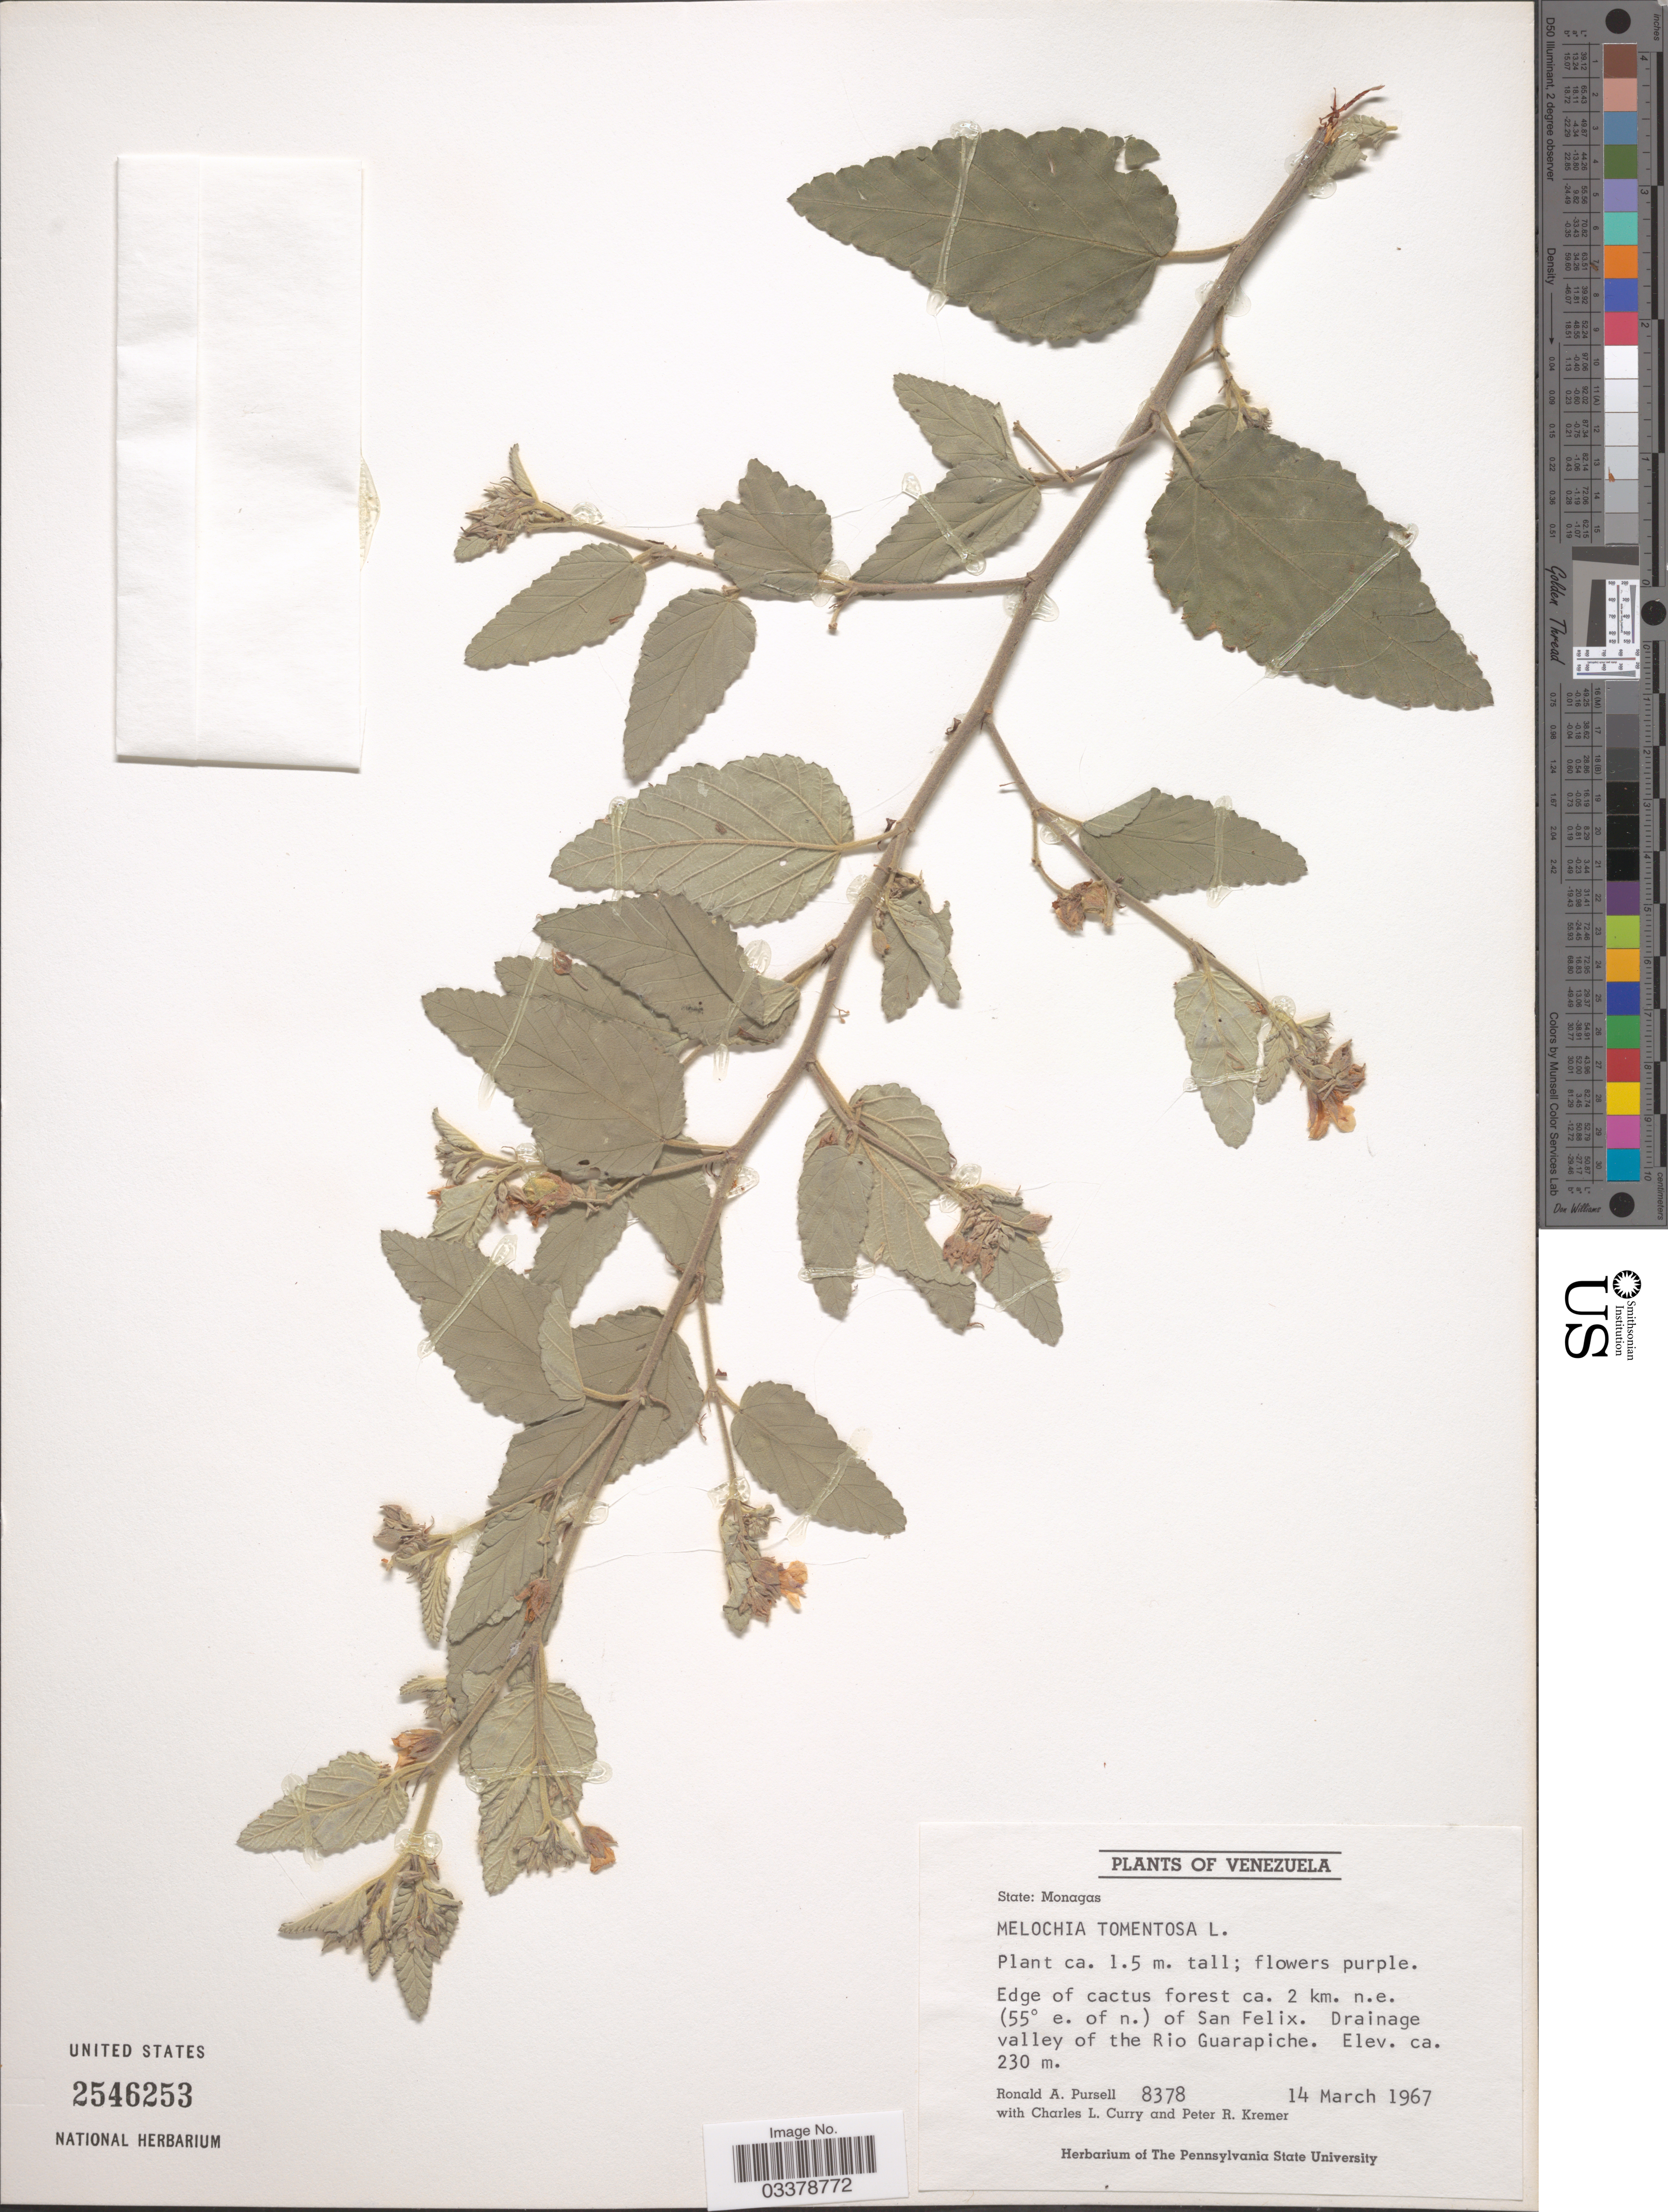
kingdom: Plantae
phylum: Tracheophyta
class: Magnoliopsida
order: Malvales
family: Malvaceae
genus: Melochia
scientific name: Melochia tomentosa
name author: L.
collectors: R. A. Pursell, C. L. Curry & P. Kremer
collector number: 8378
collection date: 1967-03-14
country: Venezuela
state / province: Monagas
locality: Edge of cactus forest ca. 2 km. n.e. (55° e. of n.) of San Felix. Drainage valley of the Rio Guarapiche.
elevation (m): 230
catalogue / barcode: US 2546253